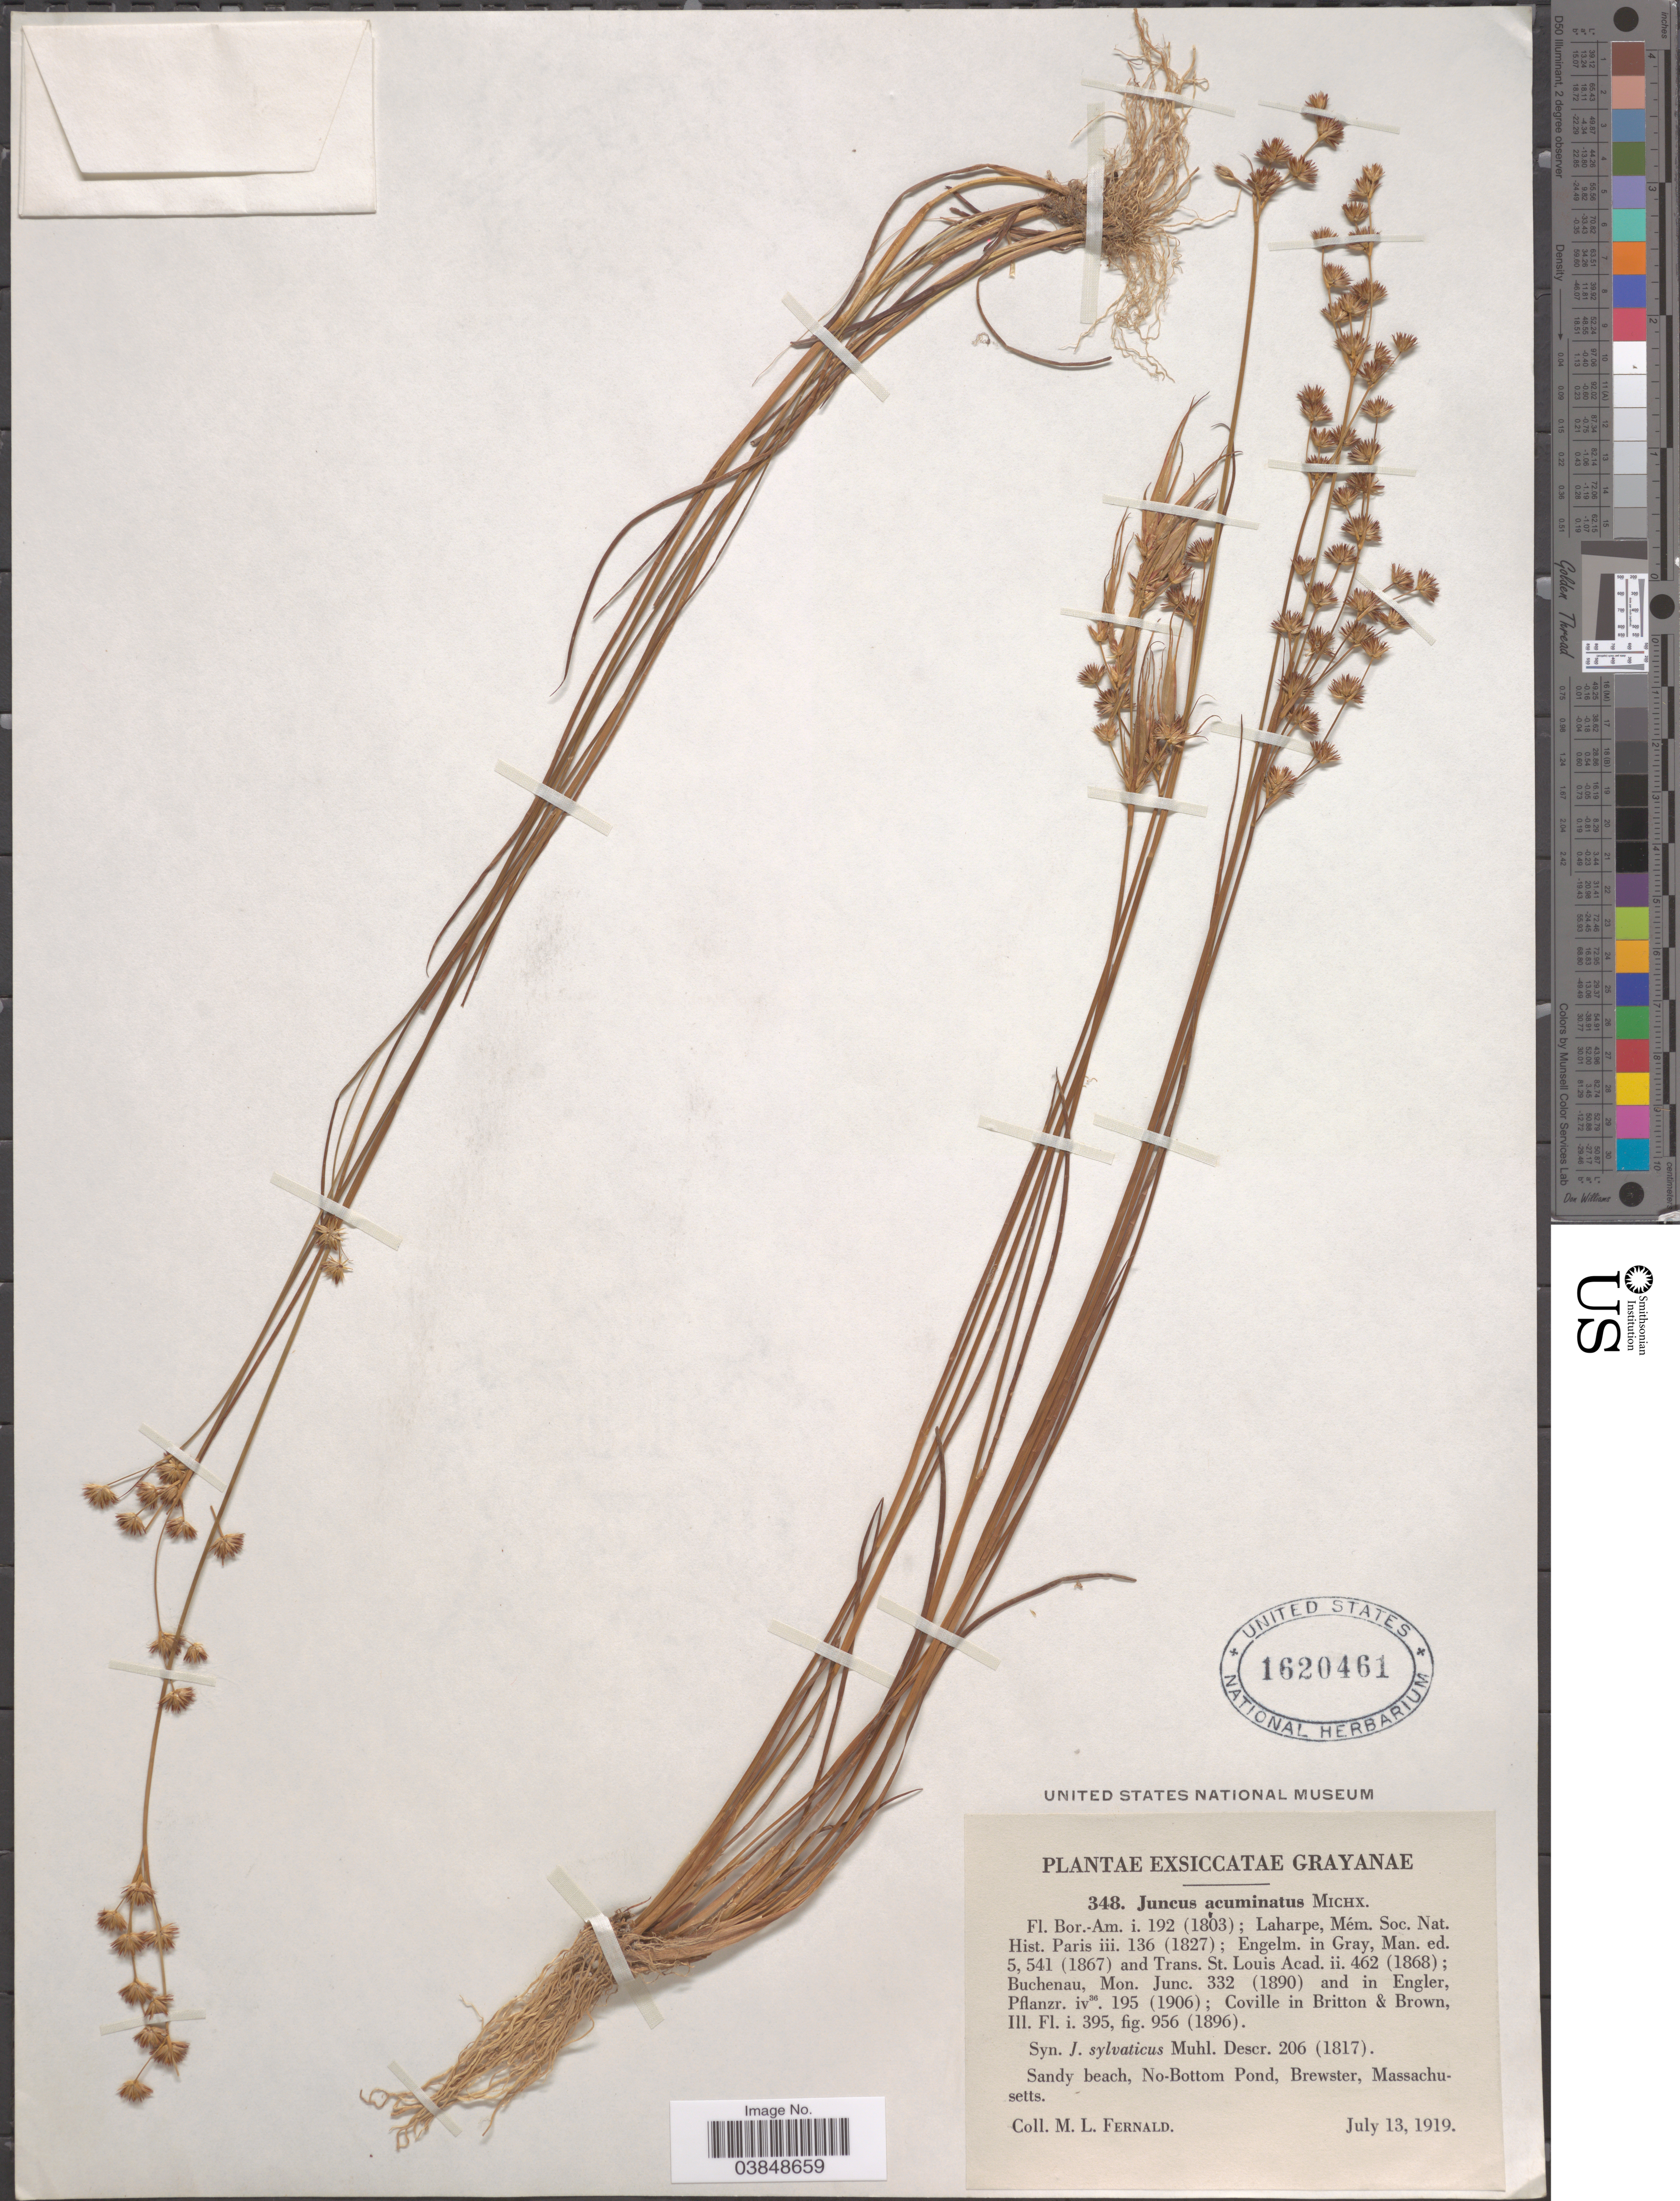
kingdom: Plantae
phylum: Tracheophyta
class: Liliopsida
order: Poales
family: Juncaceae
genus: Juncus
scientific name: Juncus acuminatus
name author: Michx.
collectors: M. L. Fernald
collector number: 348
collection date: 1919-07-13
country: United States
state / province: Massachusetts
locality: Sandy beach, No-Bottom Pond, Brewster.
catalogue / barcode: US 1620461